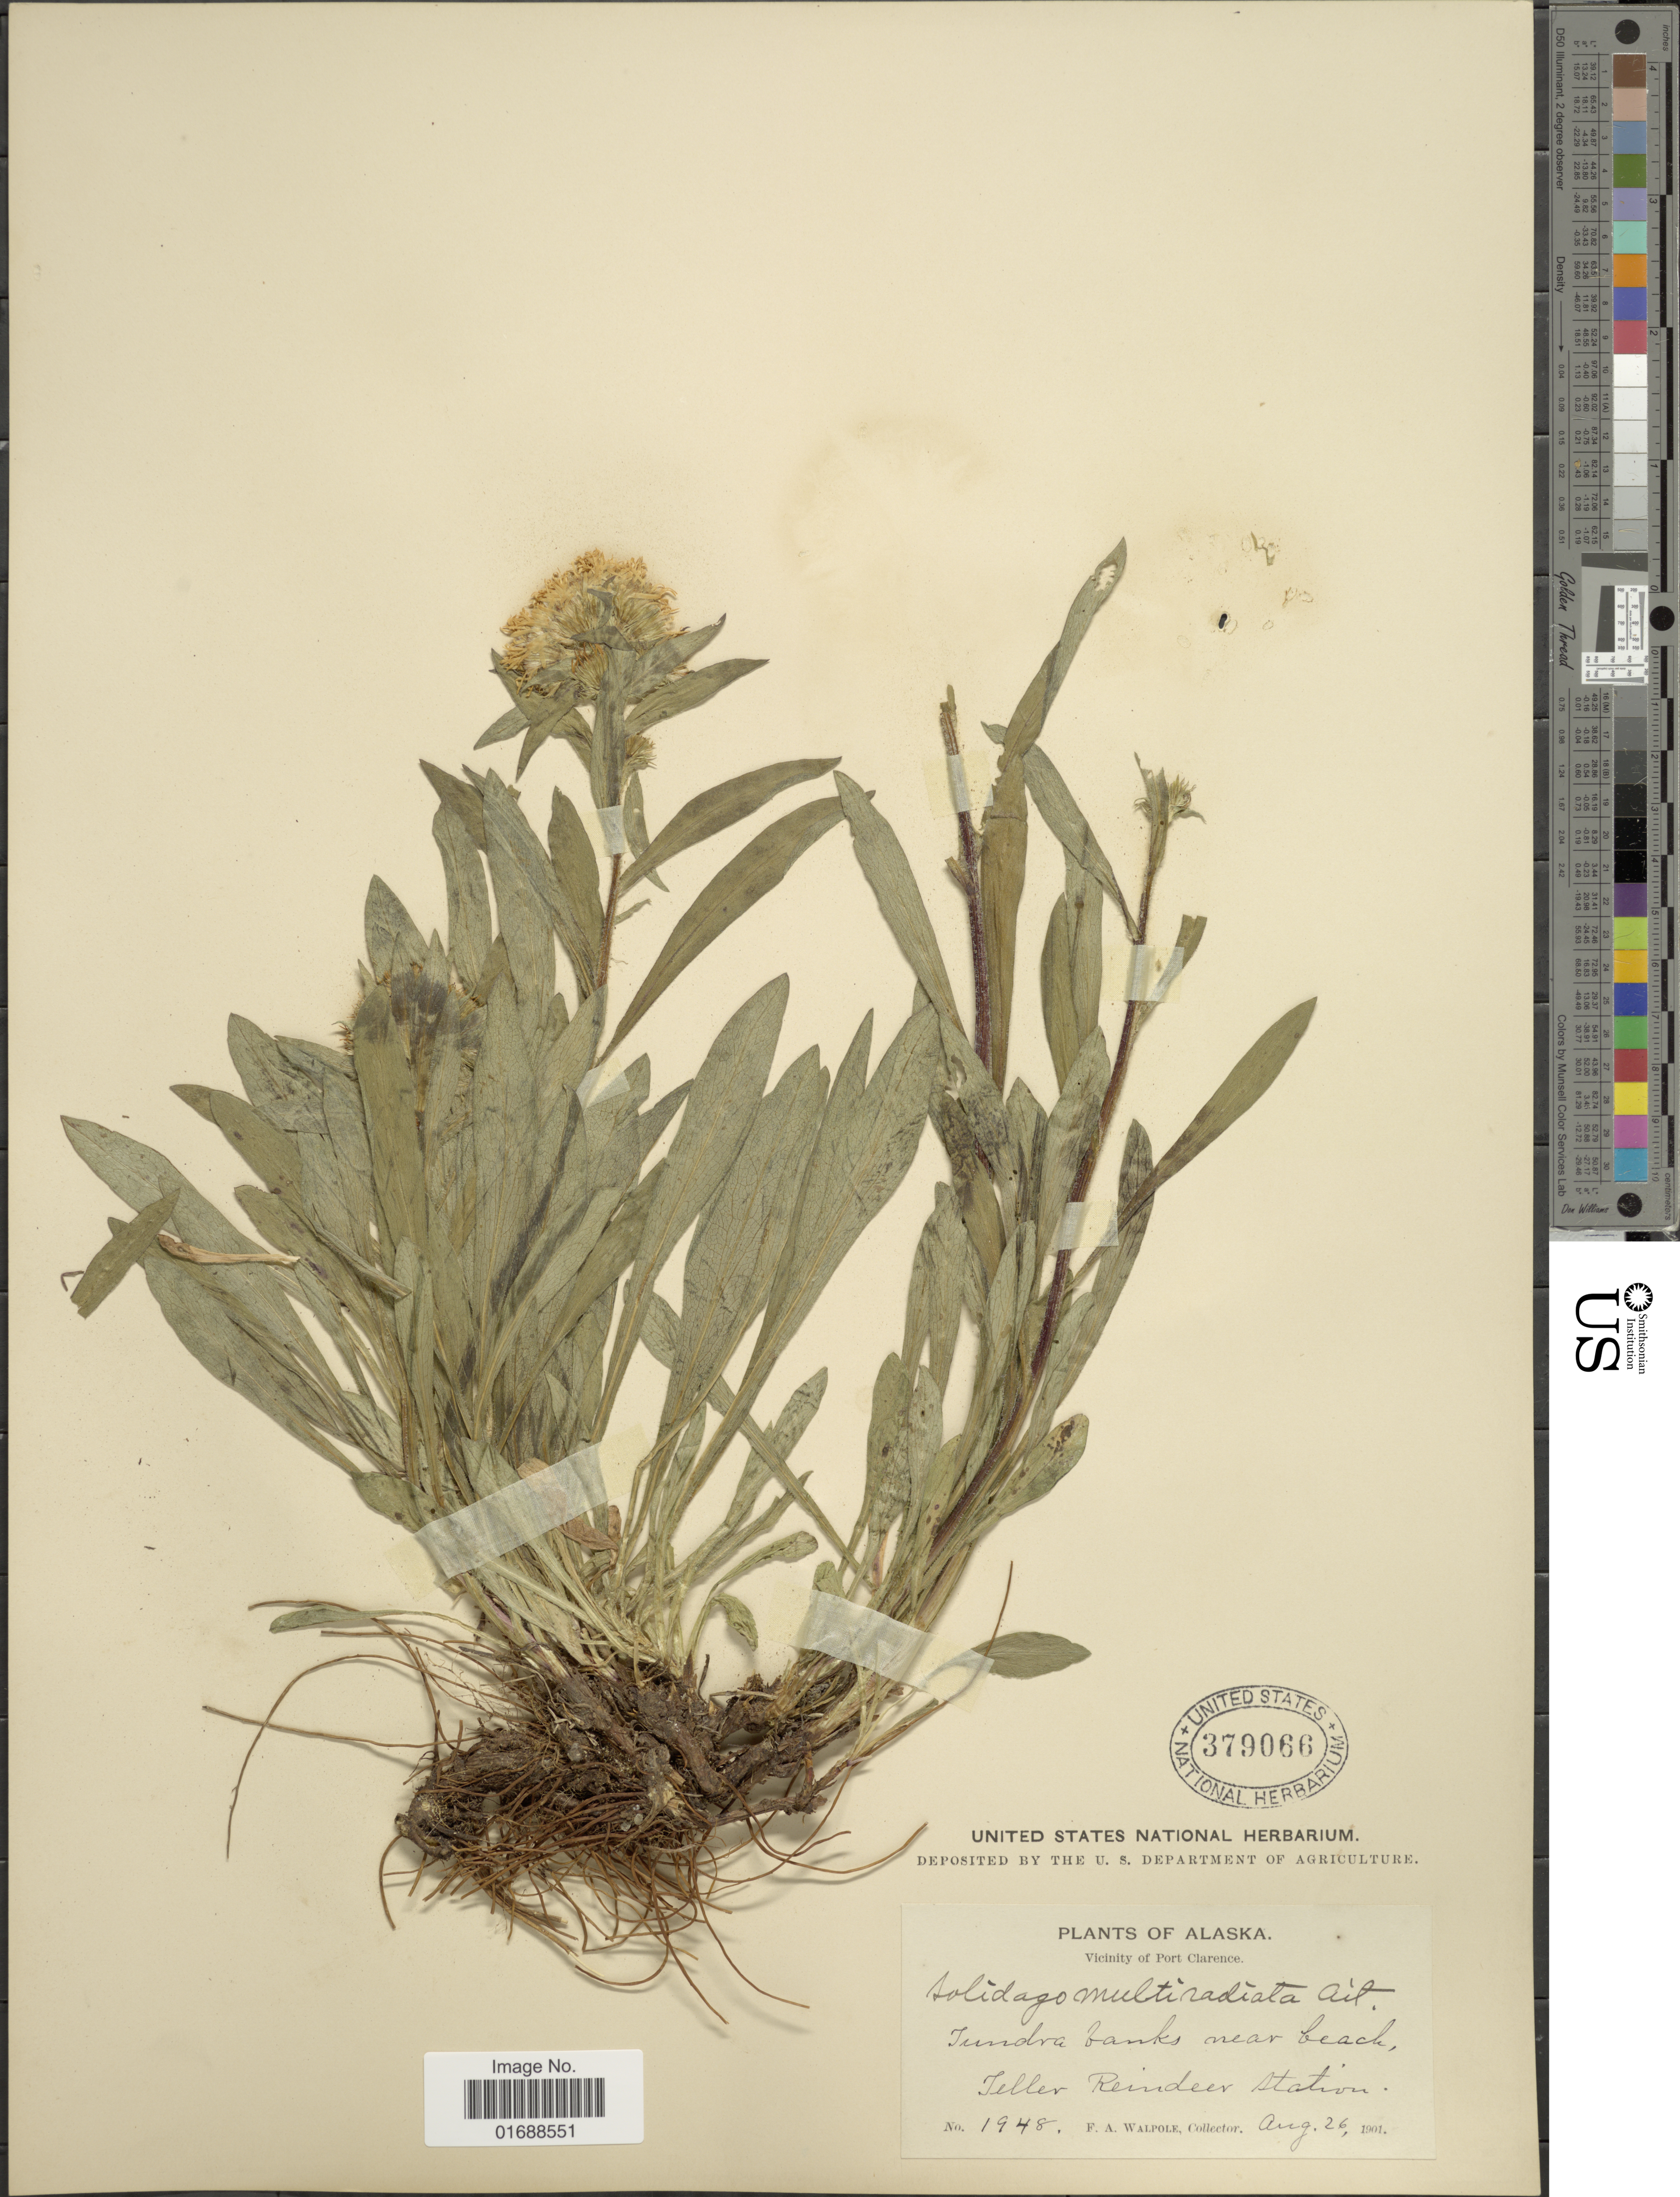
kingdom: Plantae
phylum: Tracheophyta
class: Magnoliopsida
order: Asterales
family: Asteraceae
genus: Solidago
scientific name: Solidago multiradiata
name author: Aiton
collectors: F. Walpole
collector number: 1948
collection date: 1901-08-26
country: United States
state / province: Alaska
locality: Vicinity of Port Clarence, Tundra banks near beach, Teller Reindeer Station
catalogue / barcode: US 379066